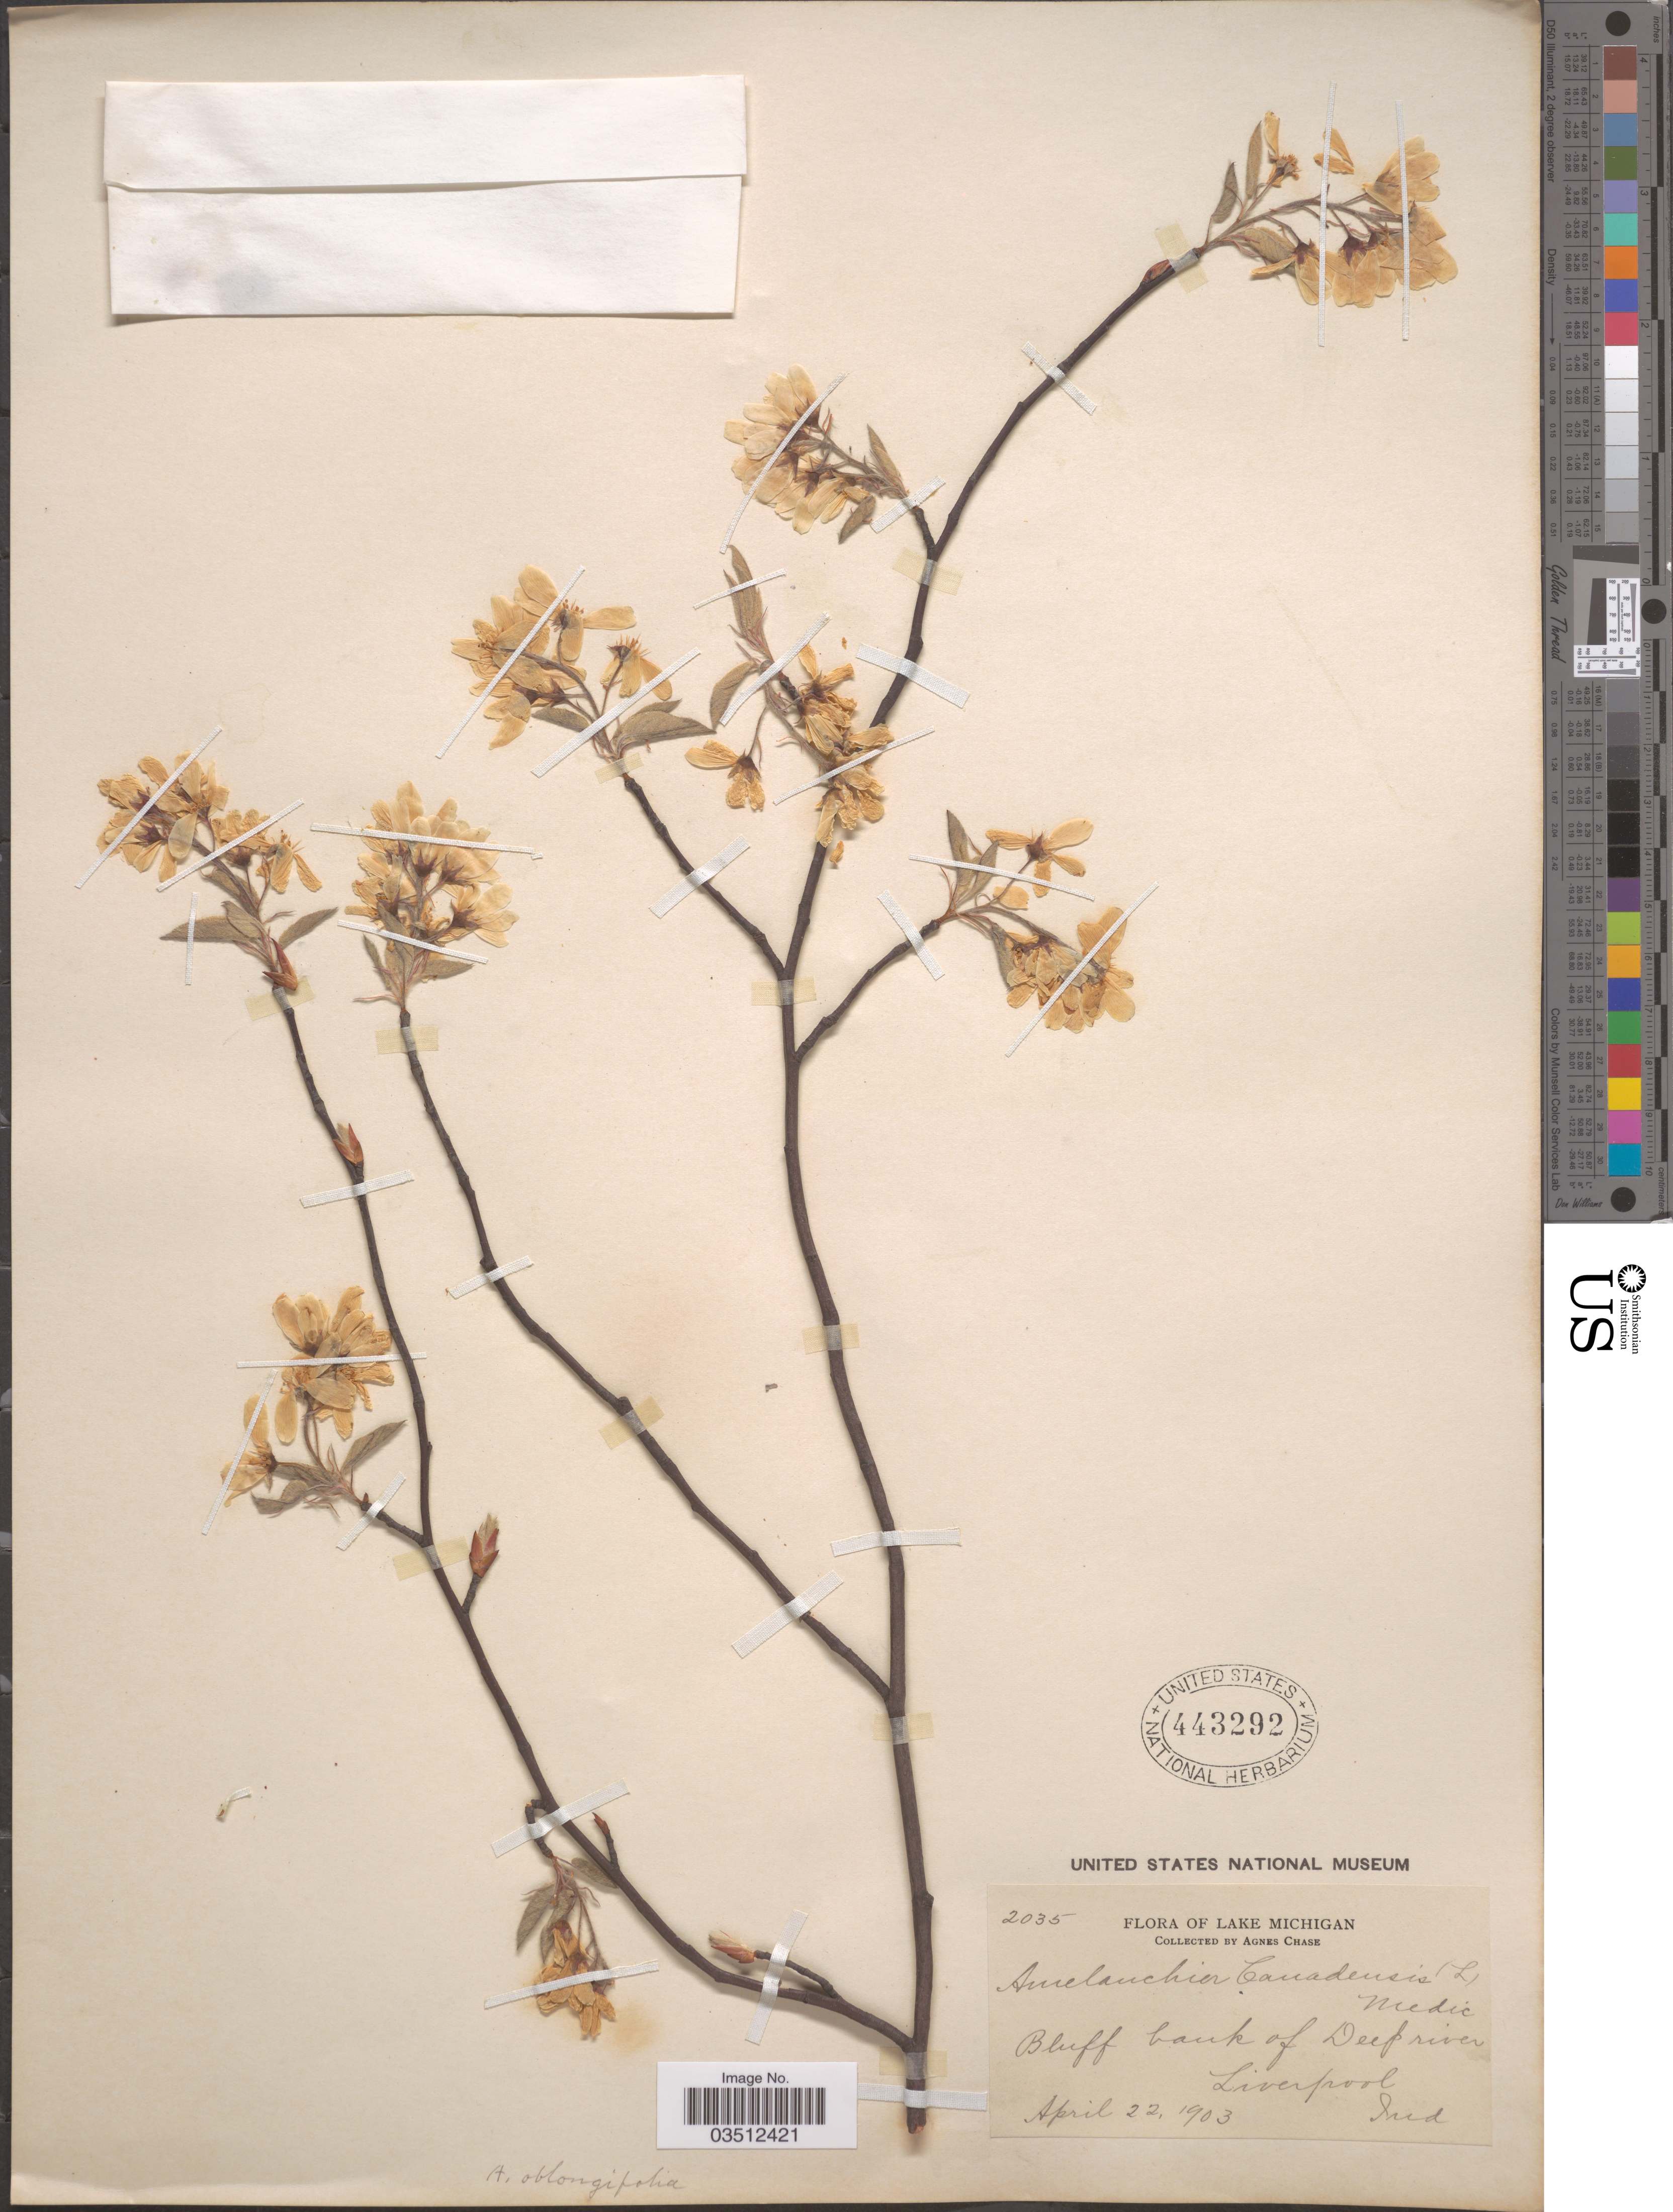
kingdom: Plantae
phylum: Tracheophyta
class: Magnoliopsida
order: Rosales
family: Rosaceae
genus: Amelanchier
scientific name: Amelanchier oblongifolia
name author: (Torr. & A. Gray) M. Roem.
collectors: A. Chase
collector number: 2035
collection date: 1903-04-22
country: United States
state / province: Indiana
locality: Lake Michigan. Bluff bank of Deep river. Liverpool.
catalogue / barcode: US 443292